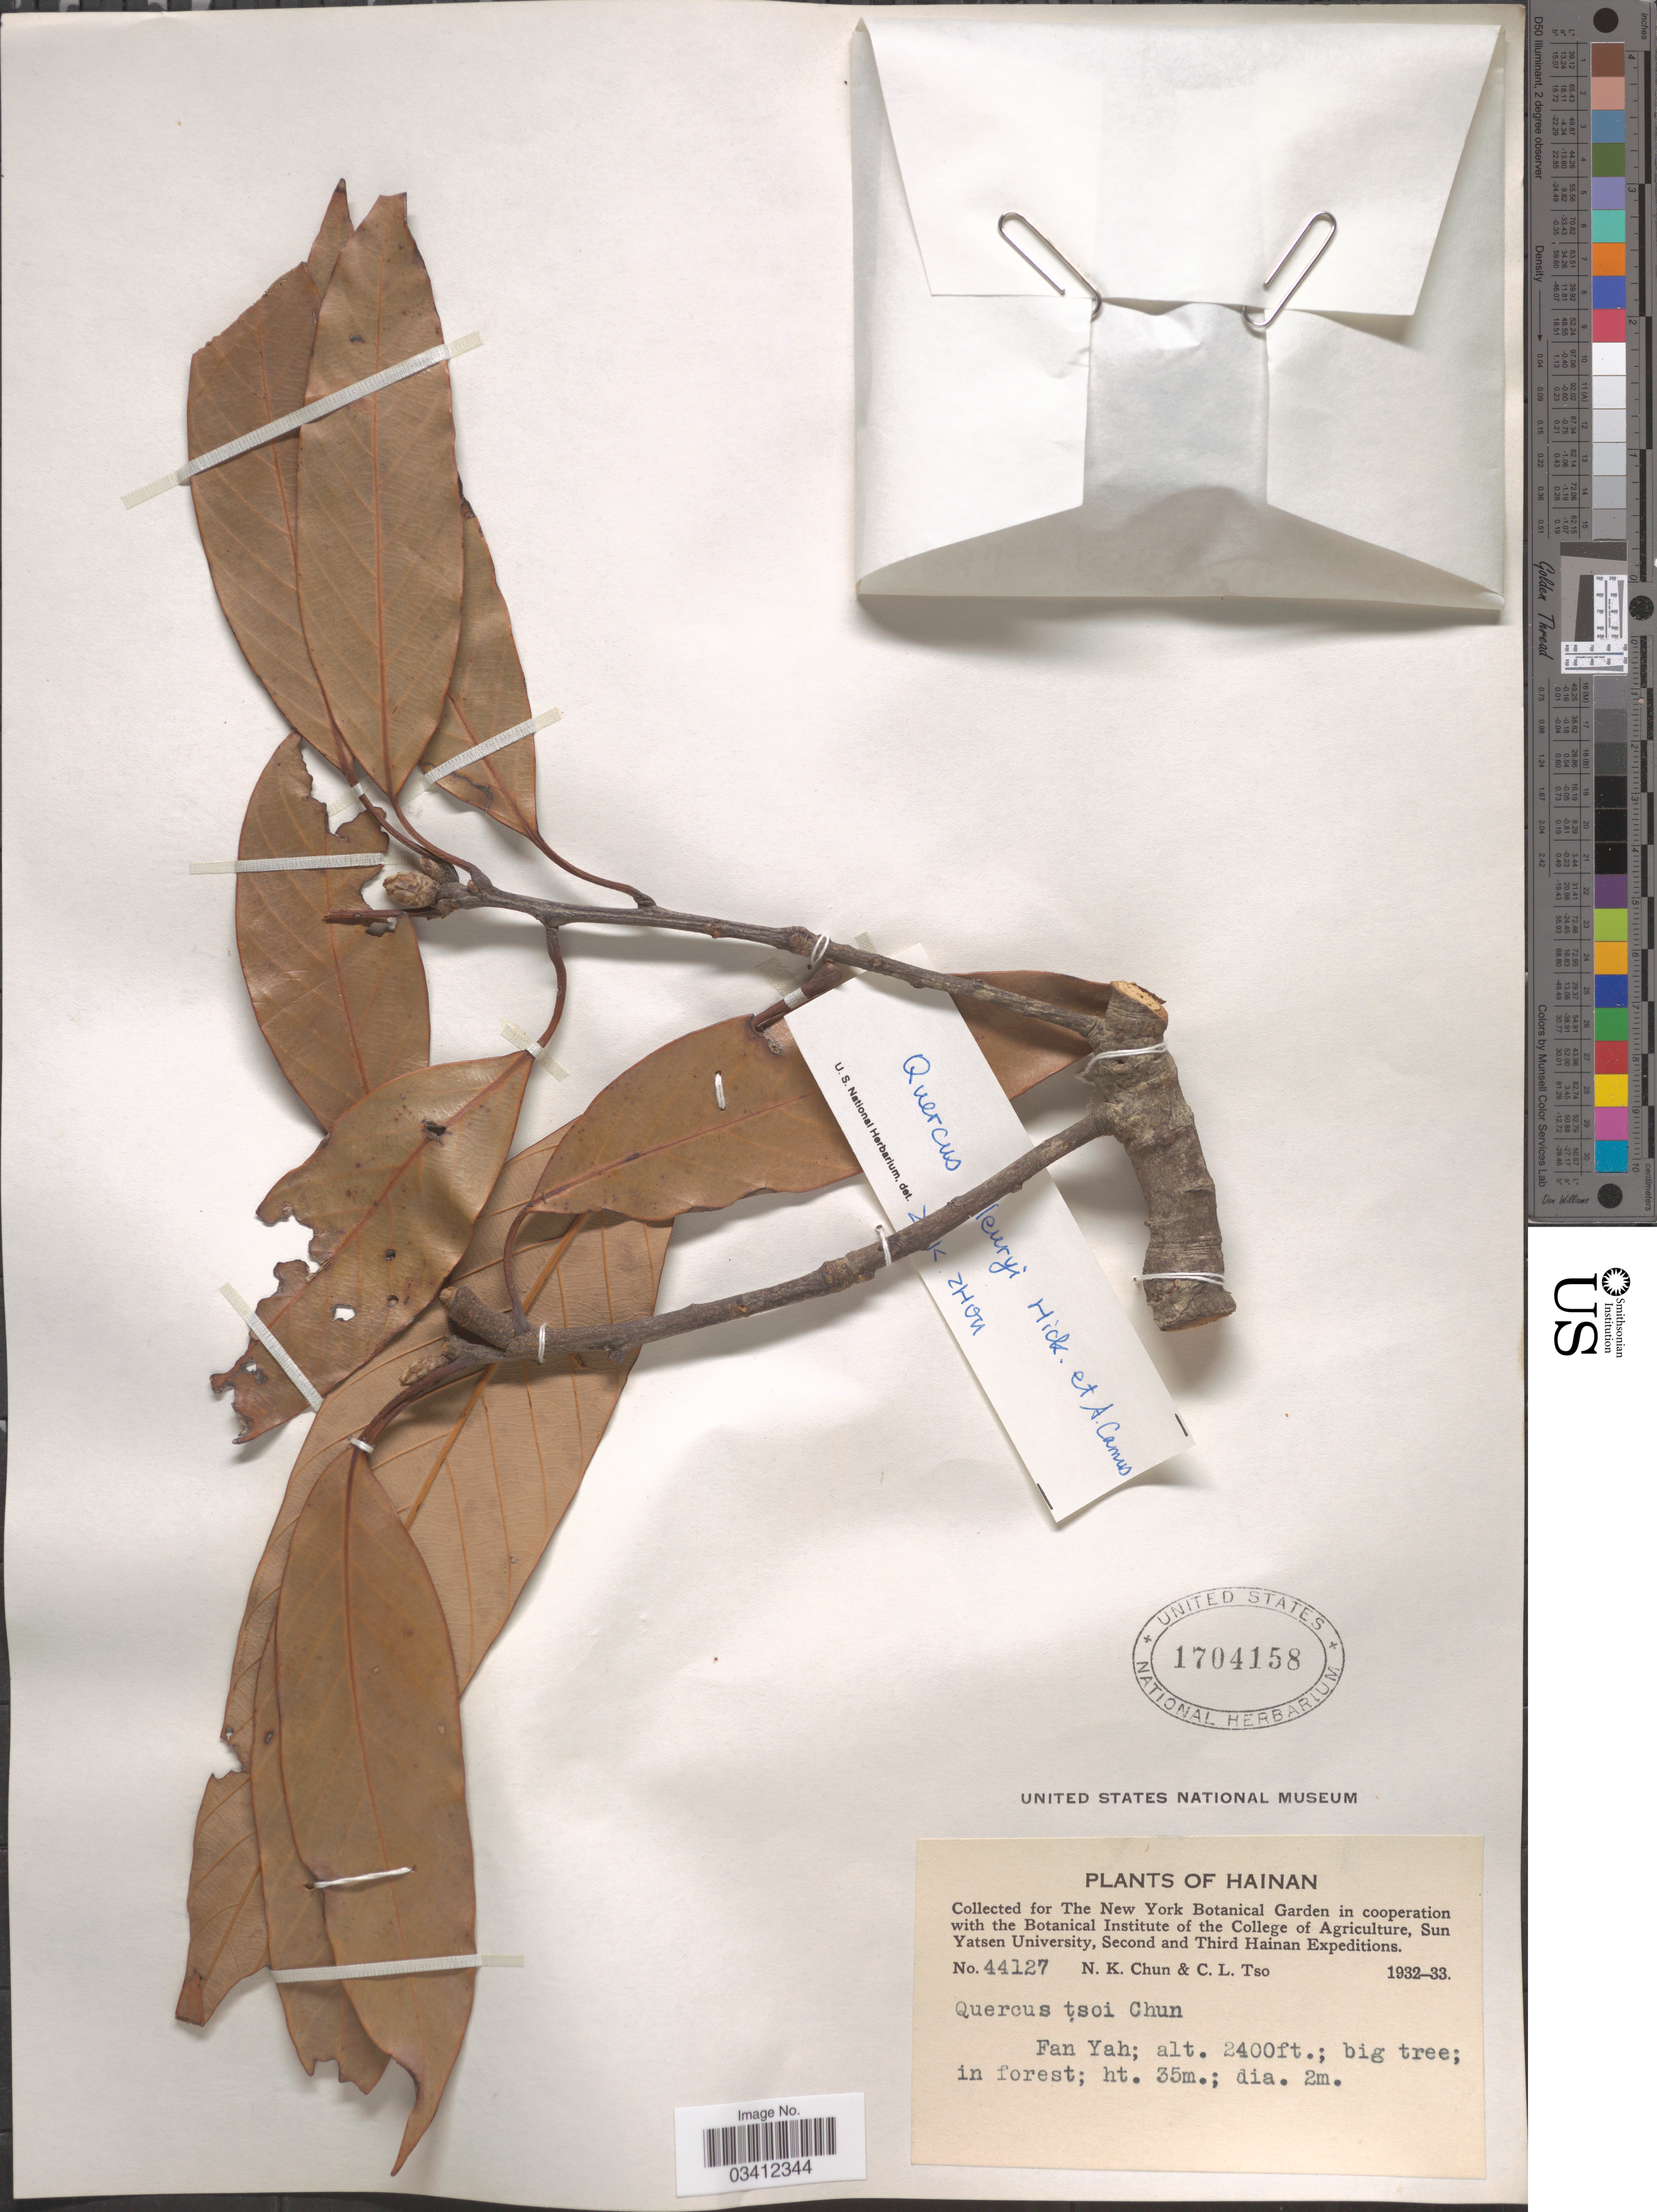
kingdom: Plantae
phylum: Tracheophyta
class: Magnoliopsida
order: Fagales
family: Fagaceae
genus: Quercus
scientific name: Quercus tsoi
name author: Chun ex Menitsky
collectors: N. K. Chun & C. Tso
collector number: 44127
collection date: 1932/1933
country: China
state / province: Hainan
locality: Fan Yah.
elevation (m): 732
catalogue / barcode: US 1704158